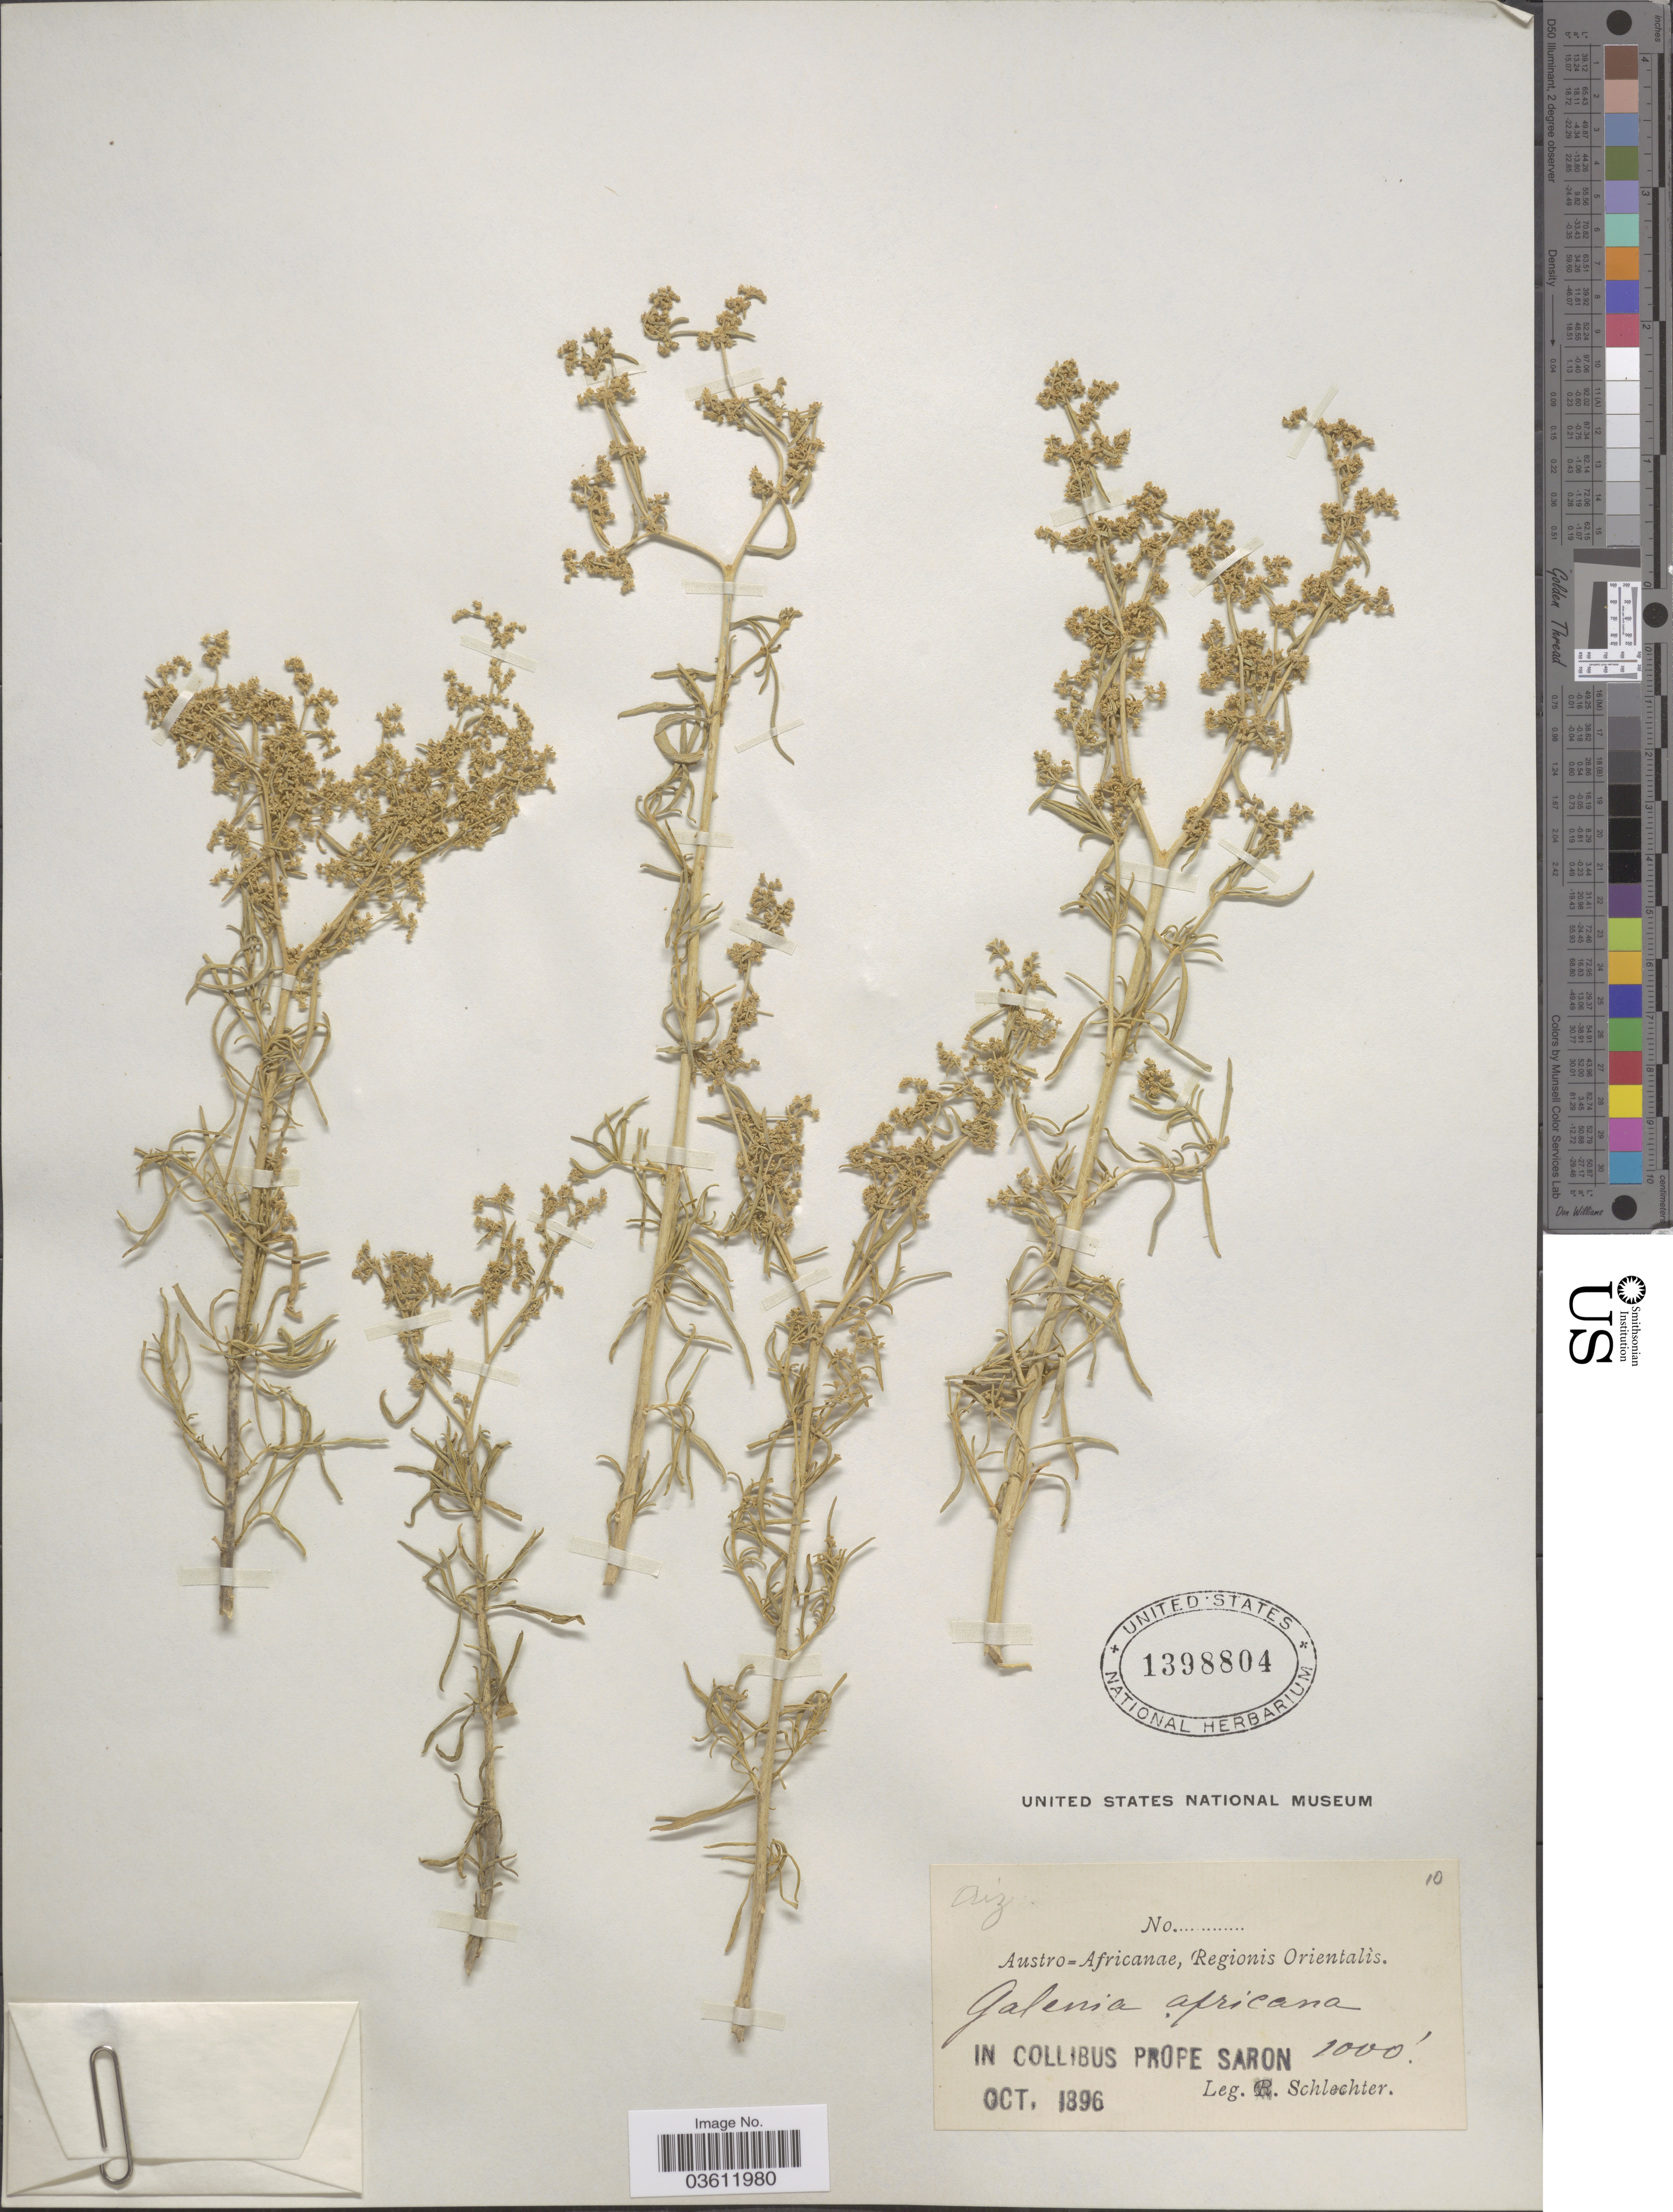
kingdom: Plantae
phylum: Tracheophyta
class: Magnoliopsida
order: Caryophyllales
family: Aizoaceae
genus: Aizoon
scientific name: Aizoon africanum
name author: (L.) Klak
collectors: M. Schlechter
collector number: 10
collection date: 1896-10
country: South Africa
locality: Austro=Africanae, Regionis Orientalis. In collibus prope Saron.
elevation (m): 305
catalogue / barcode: US 1398804